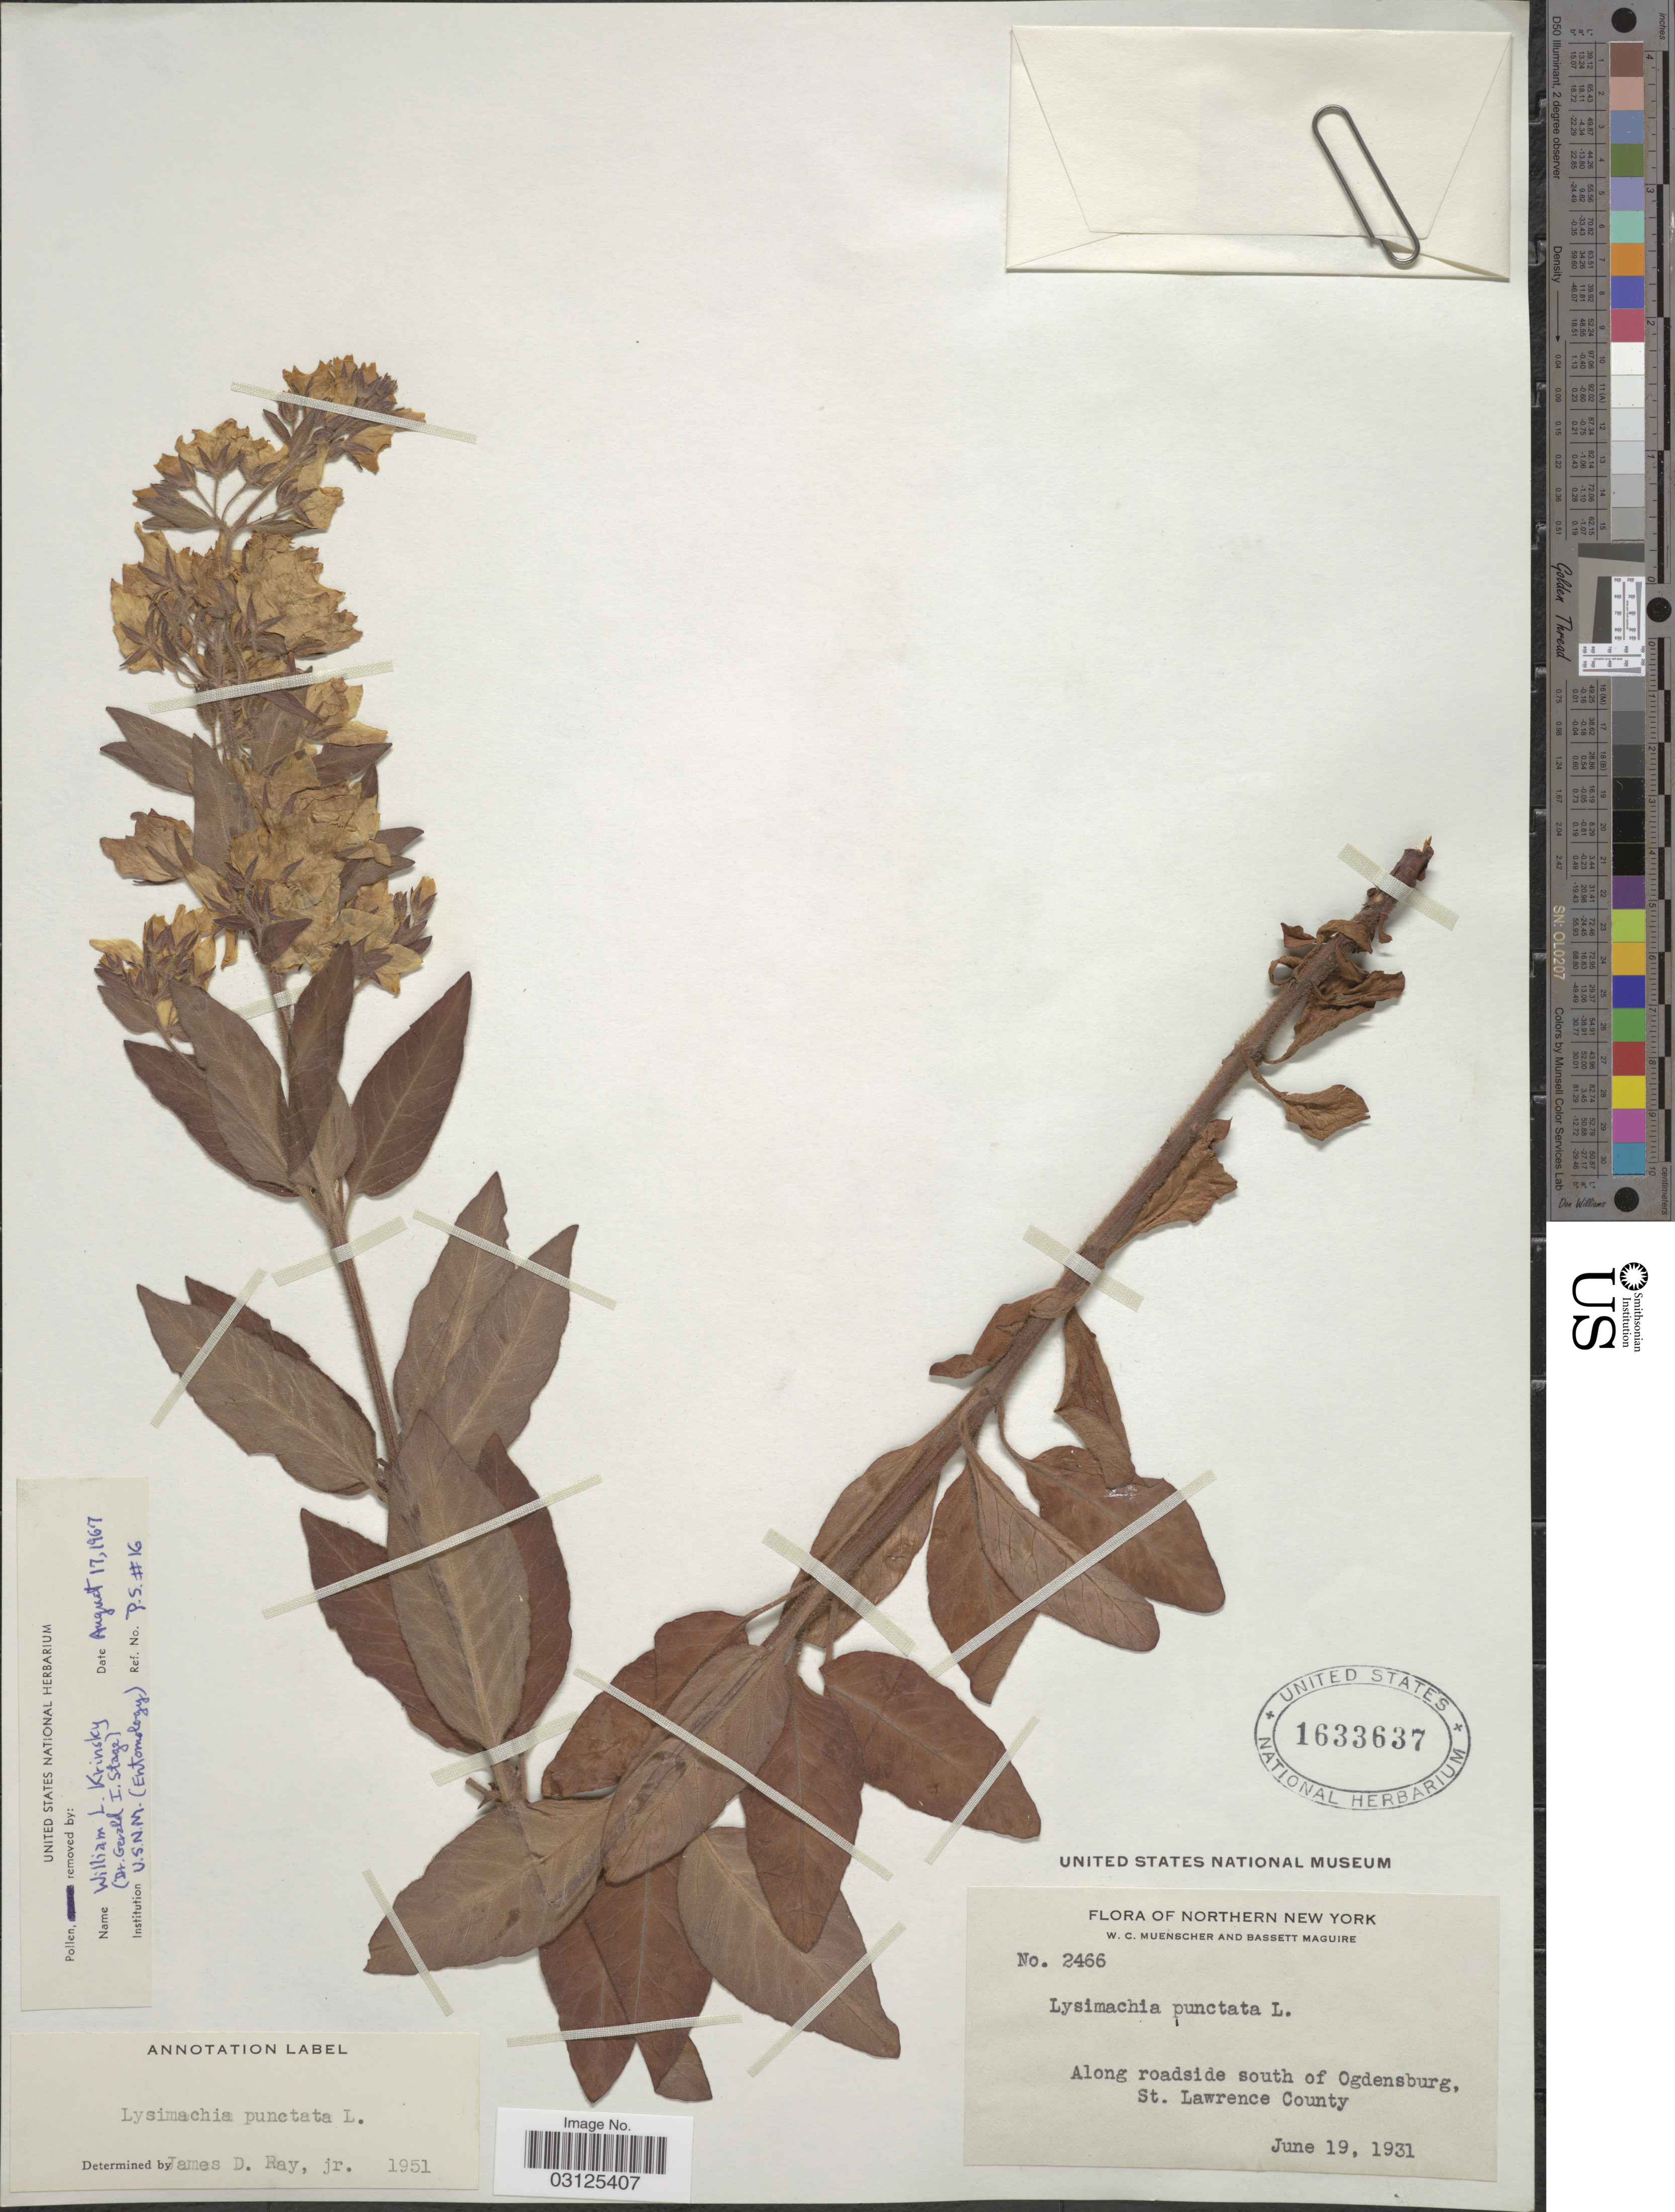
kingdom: Plantae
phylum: Tracheophyta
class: Magnoliopsida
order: Ericales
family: Primulaceae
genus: Lysimachia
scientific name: Lysimachia punctata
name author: L.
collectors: W. Muenscher & B. Maguire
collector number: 2466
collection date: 1931-06-19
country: United States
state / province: New York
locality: Northern New York, Along roadside south of Ogdensburg, St. Lawrence County.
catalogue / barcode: US 1633637